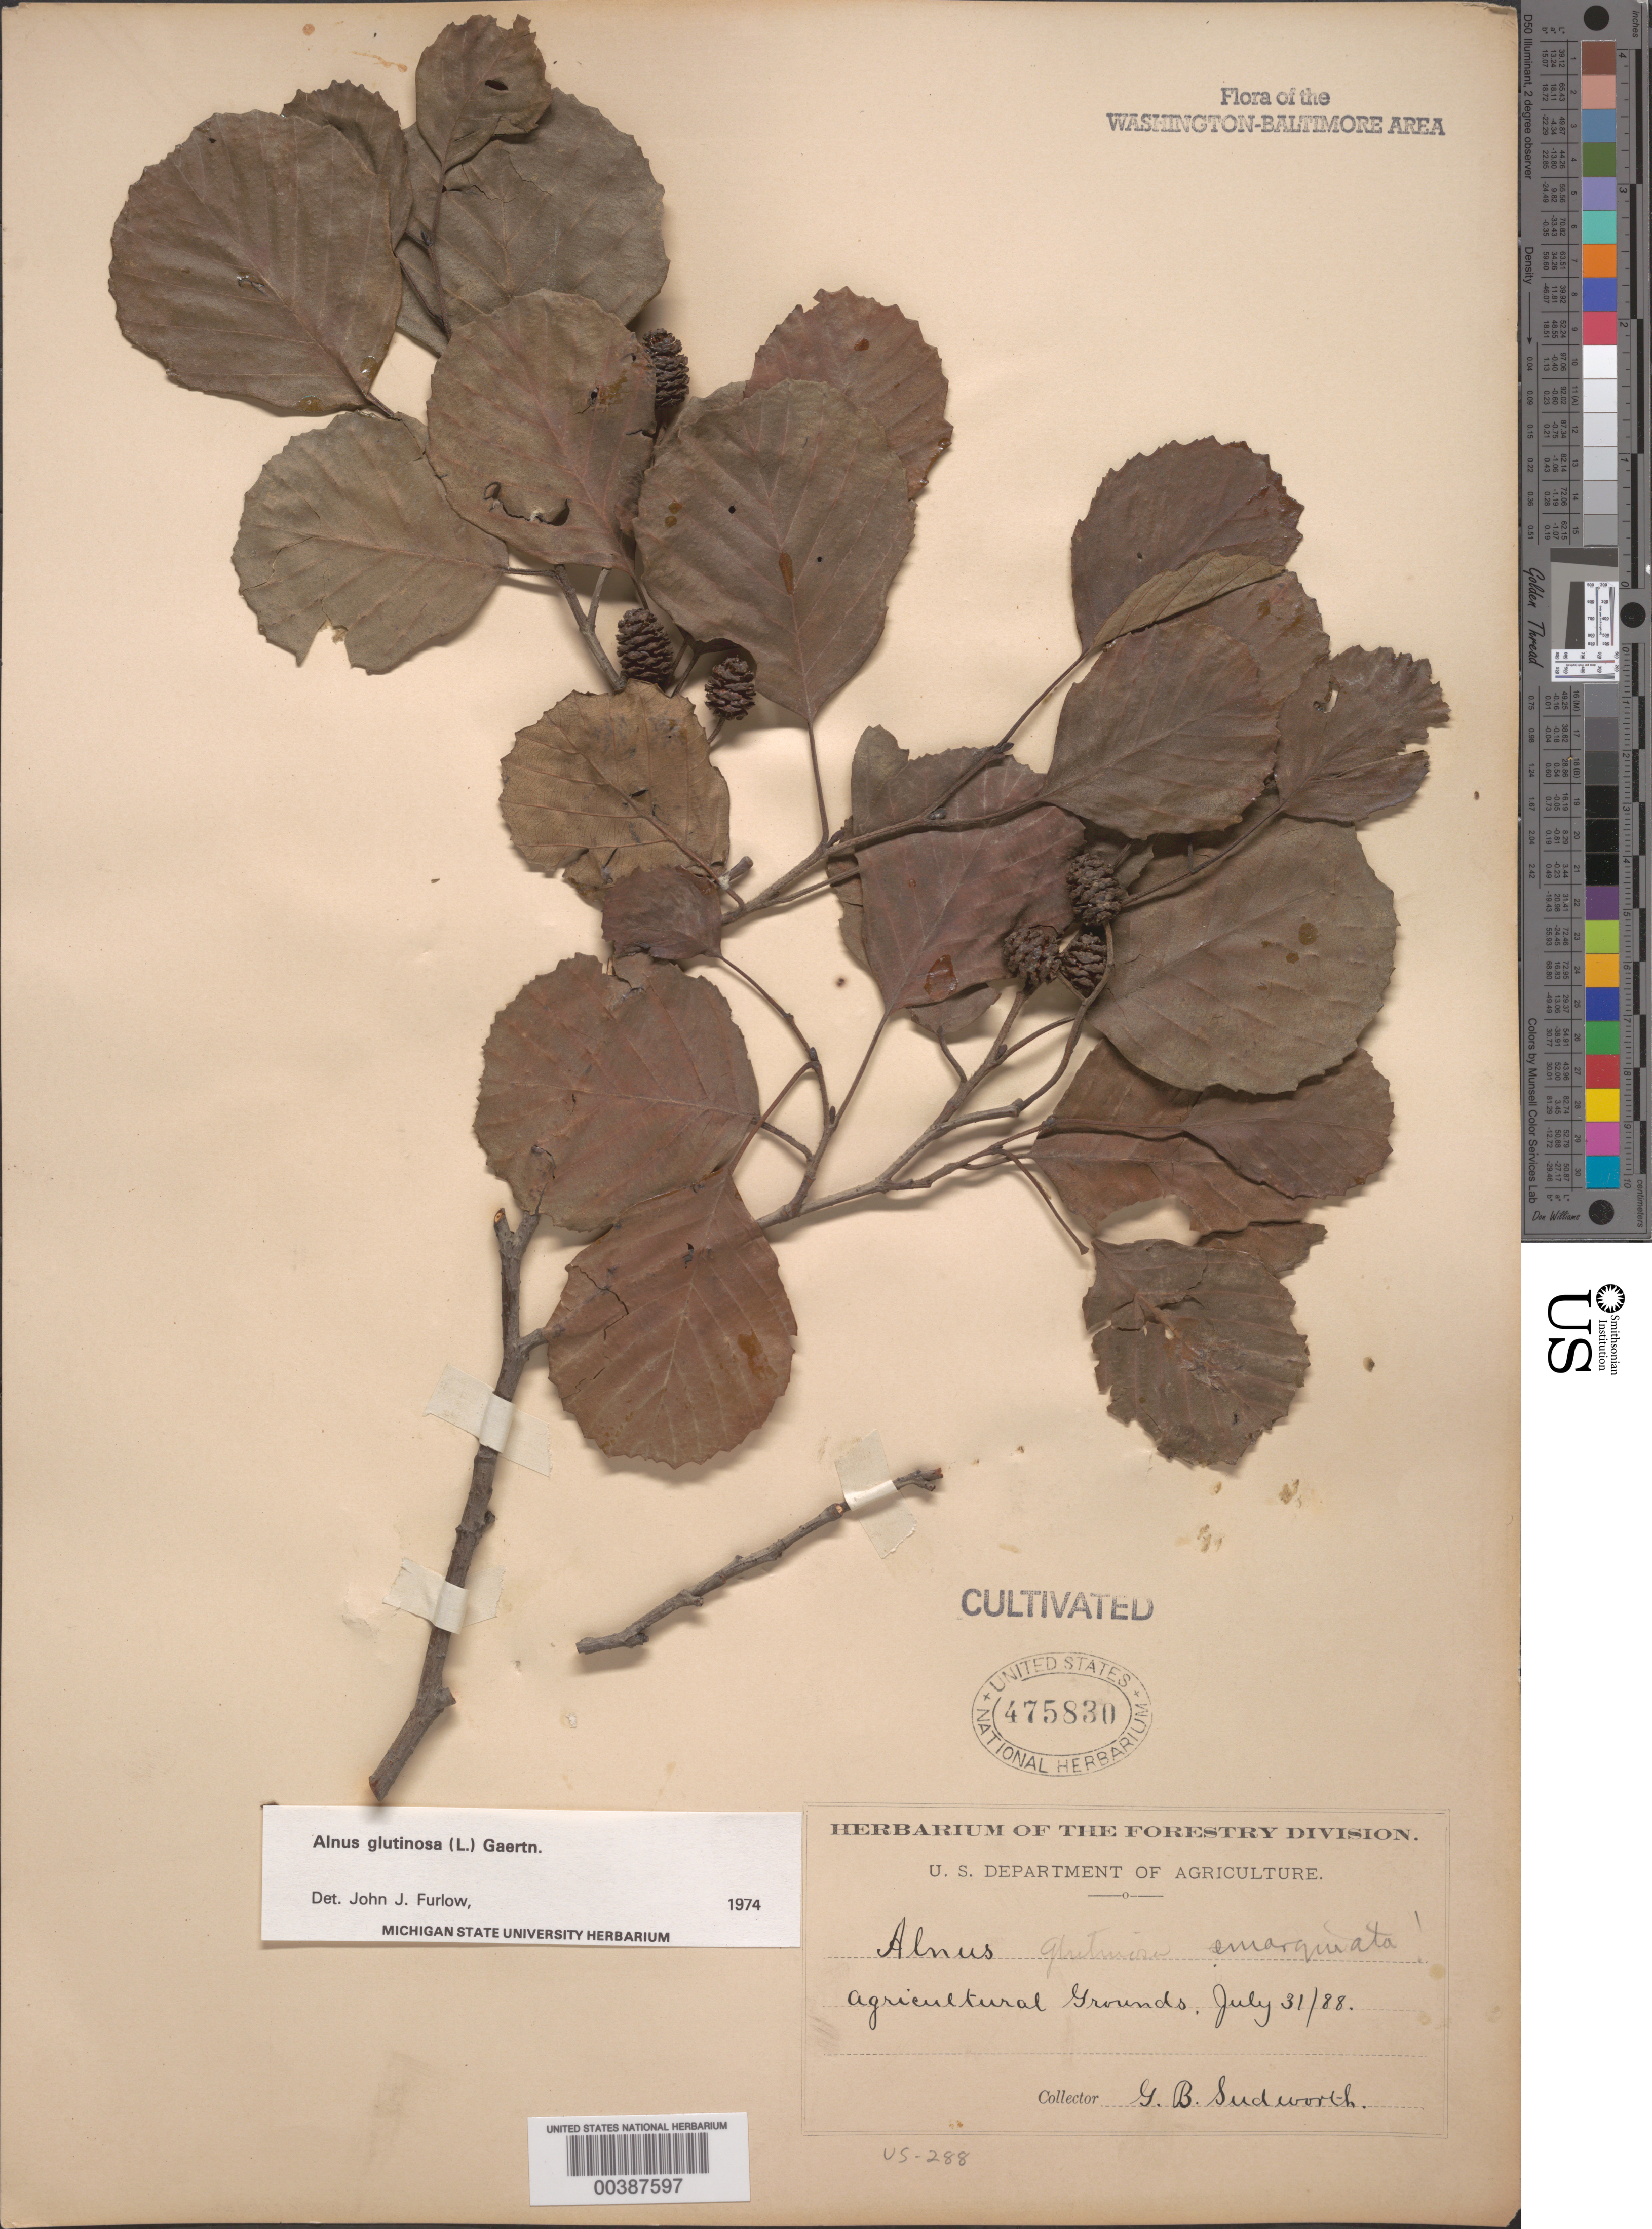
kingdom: Plantae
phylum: Tracheophyta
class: Magnoliopsida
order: Fagales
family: Betulaceae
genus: Alnus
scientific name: Alnus glutinosa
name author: (L.) Gaertn.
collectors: G. B. Sudworth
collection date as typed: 31 Jul 1888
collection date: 1888-07-31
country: United States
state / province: District of Columbia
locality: Agriculture grounds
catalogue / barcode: US 475830